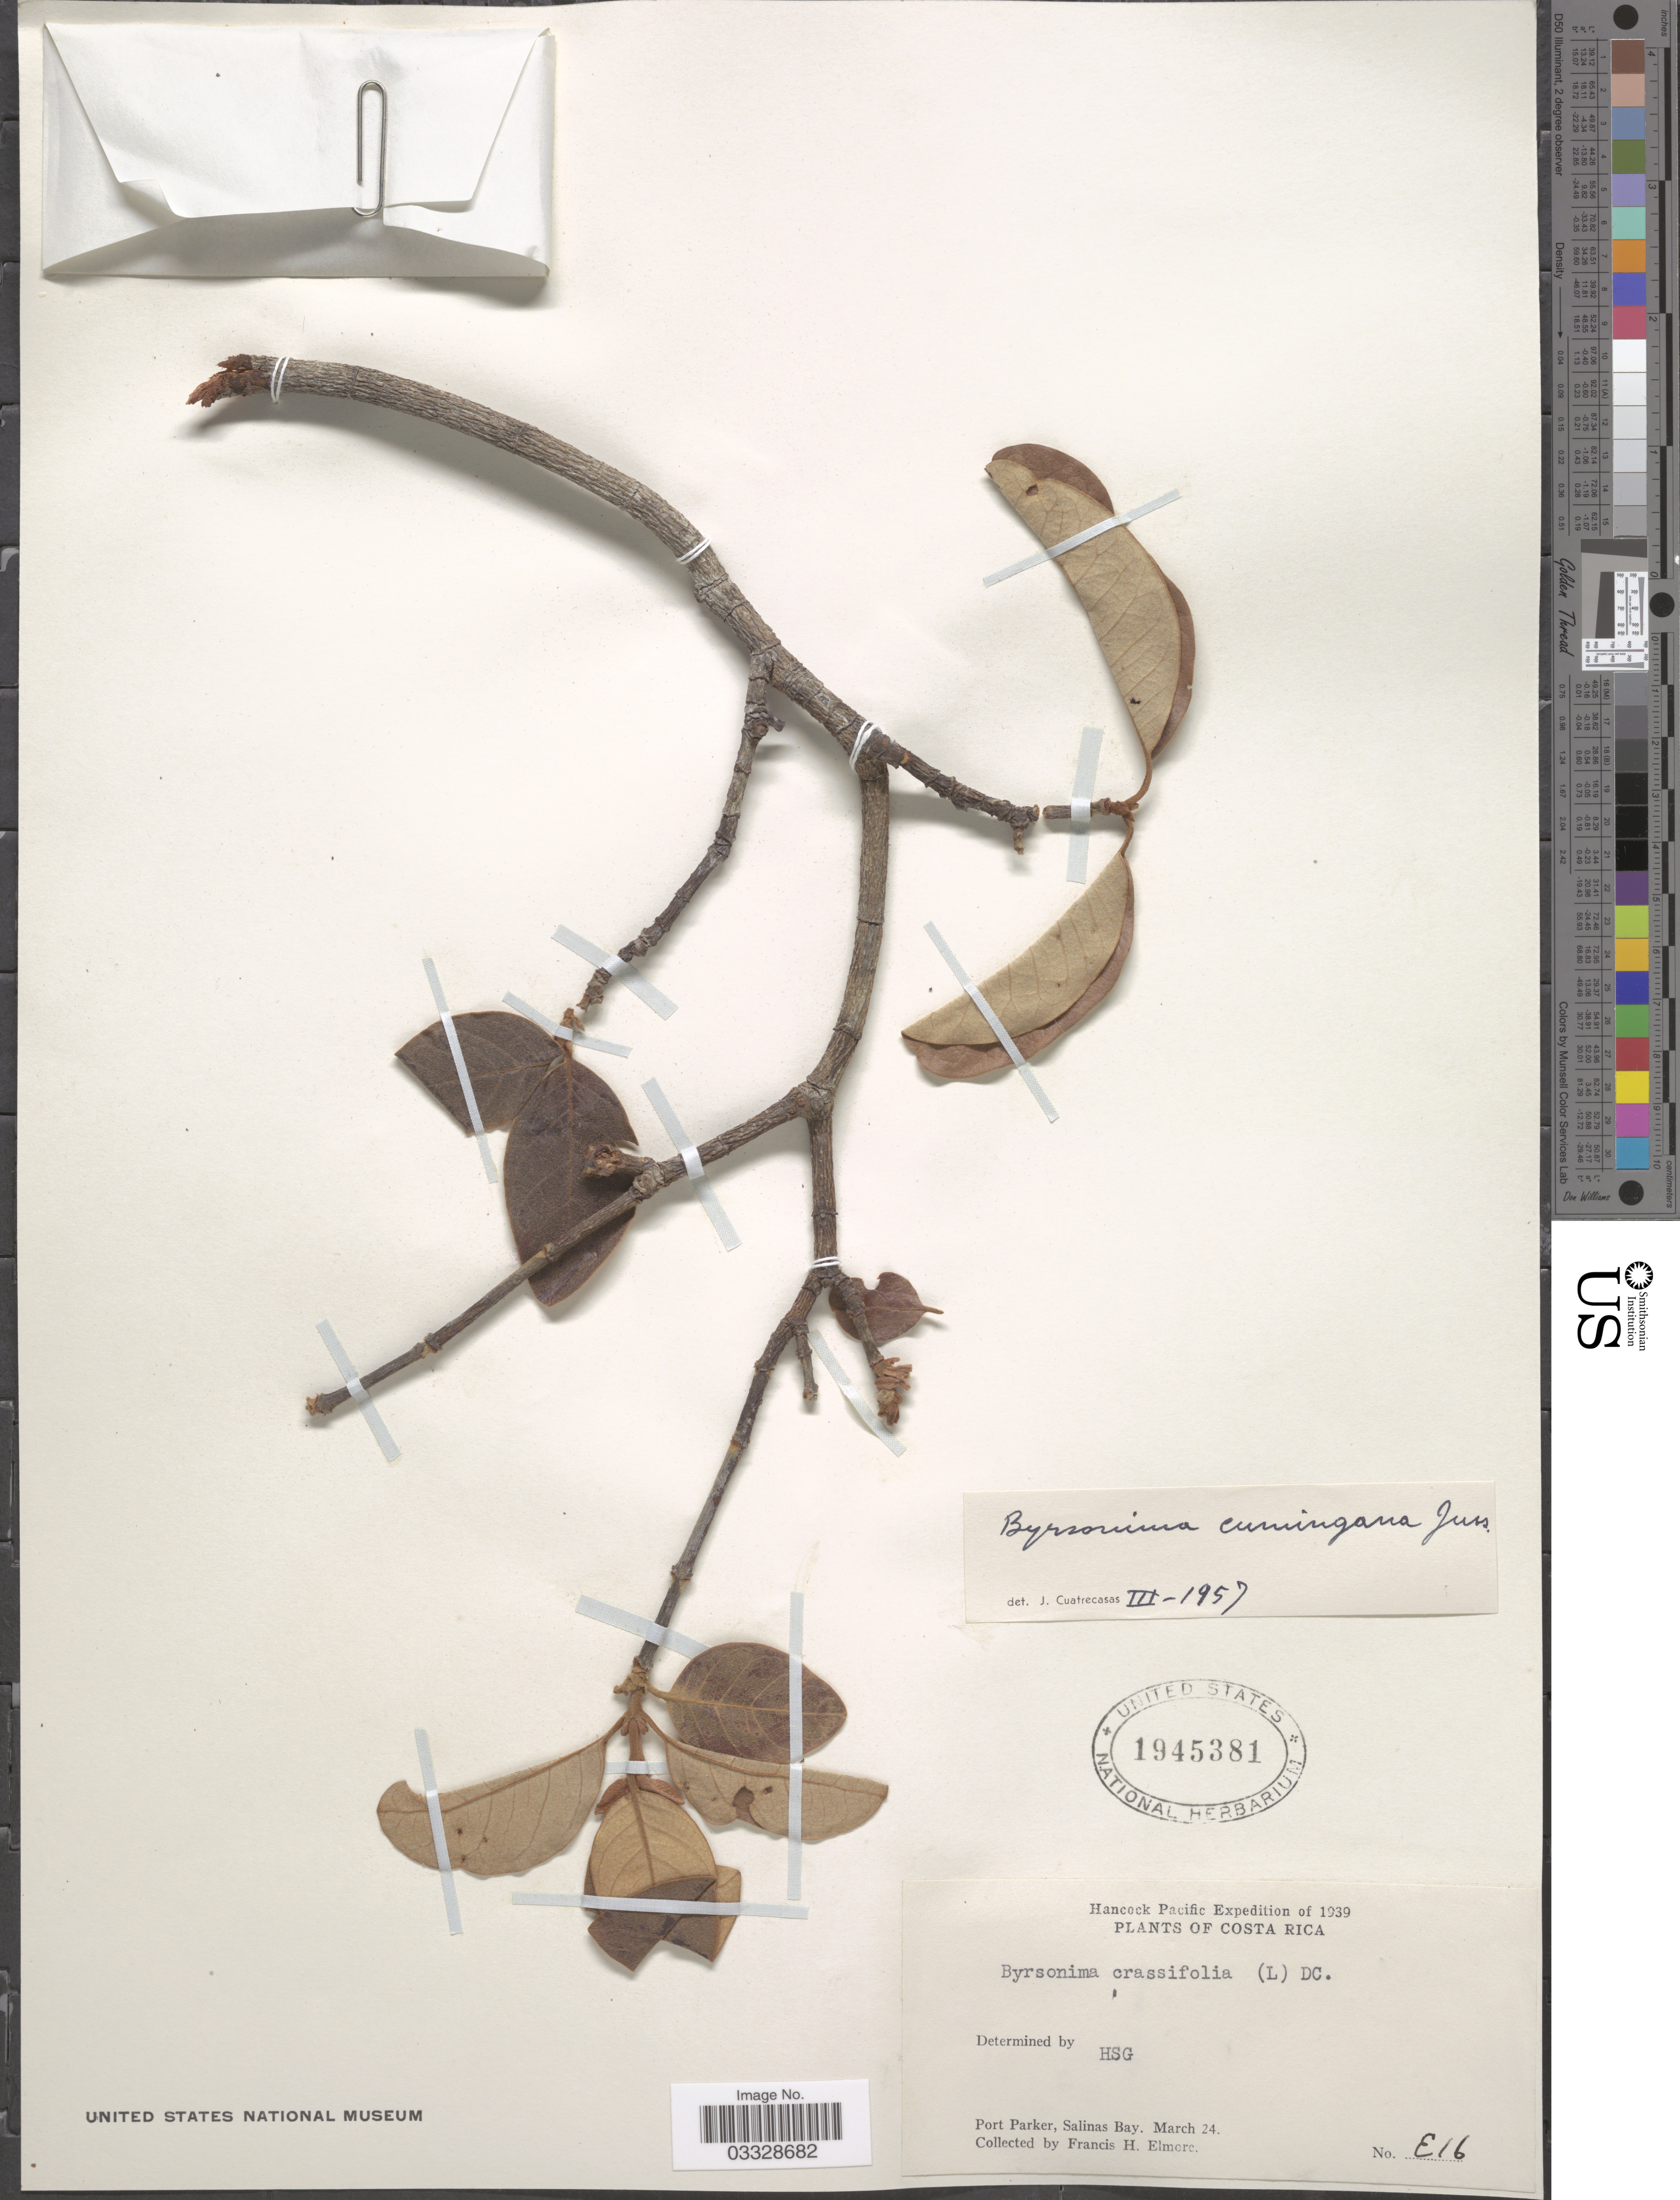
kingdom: Plantae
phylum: Tracheophyta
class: Magnoliopsida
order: Malpighiales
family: Malpighiaceae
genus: Byrsonima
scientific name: Byrsonima crassifolia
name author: (L.) Kunth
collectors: F. H. Elmore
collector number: E16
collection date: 1939-03-24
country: Costa Rica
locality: Port Parker, Salinas Bay.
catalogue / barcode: US 1945381